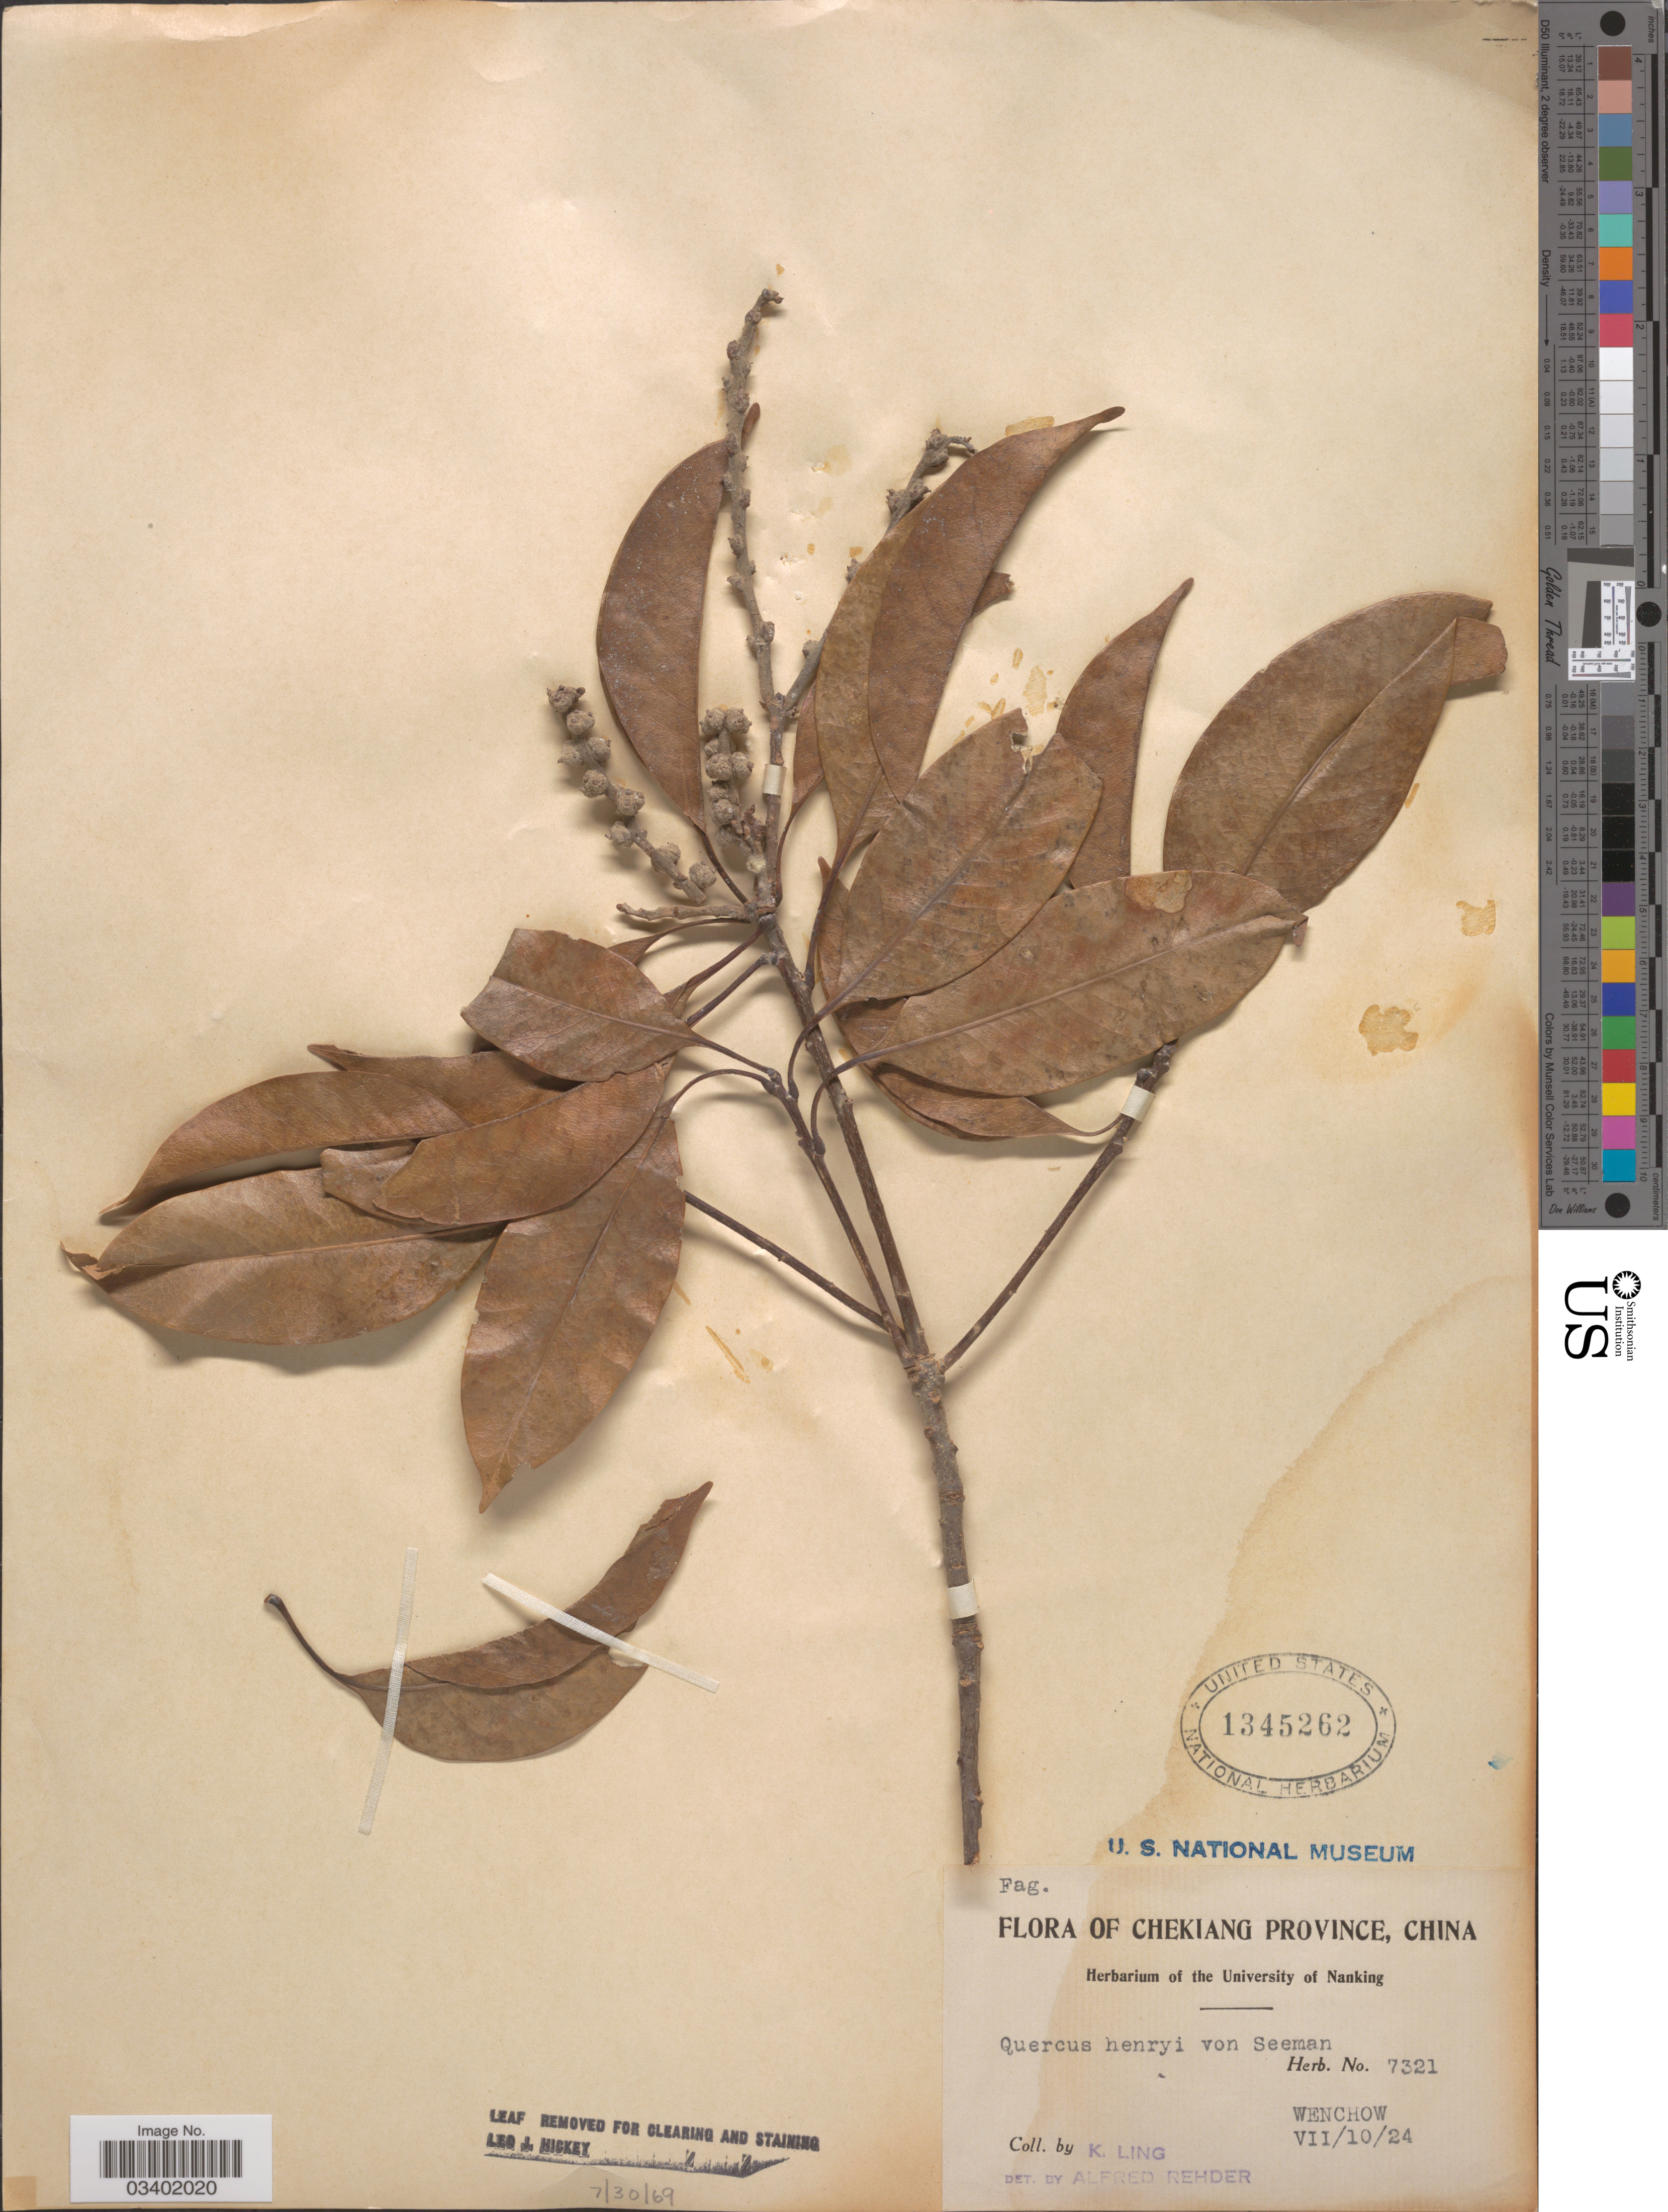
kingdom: Plantae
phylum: Tracheophyta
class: Magnoliopsida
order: Fagales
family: Fagaceae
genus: Lithocarpus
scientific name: Lithocarpus henryi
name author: Rehder & E.H. Wilson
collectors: K. Ling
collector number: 7321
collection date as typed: Transcribed d/m/y: 10/7/24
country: China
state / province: Zhejiang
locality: Chekiang Province. Wenchow.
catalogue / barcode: US 1345262